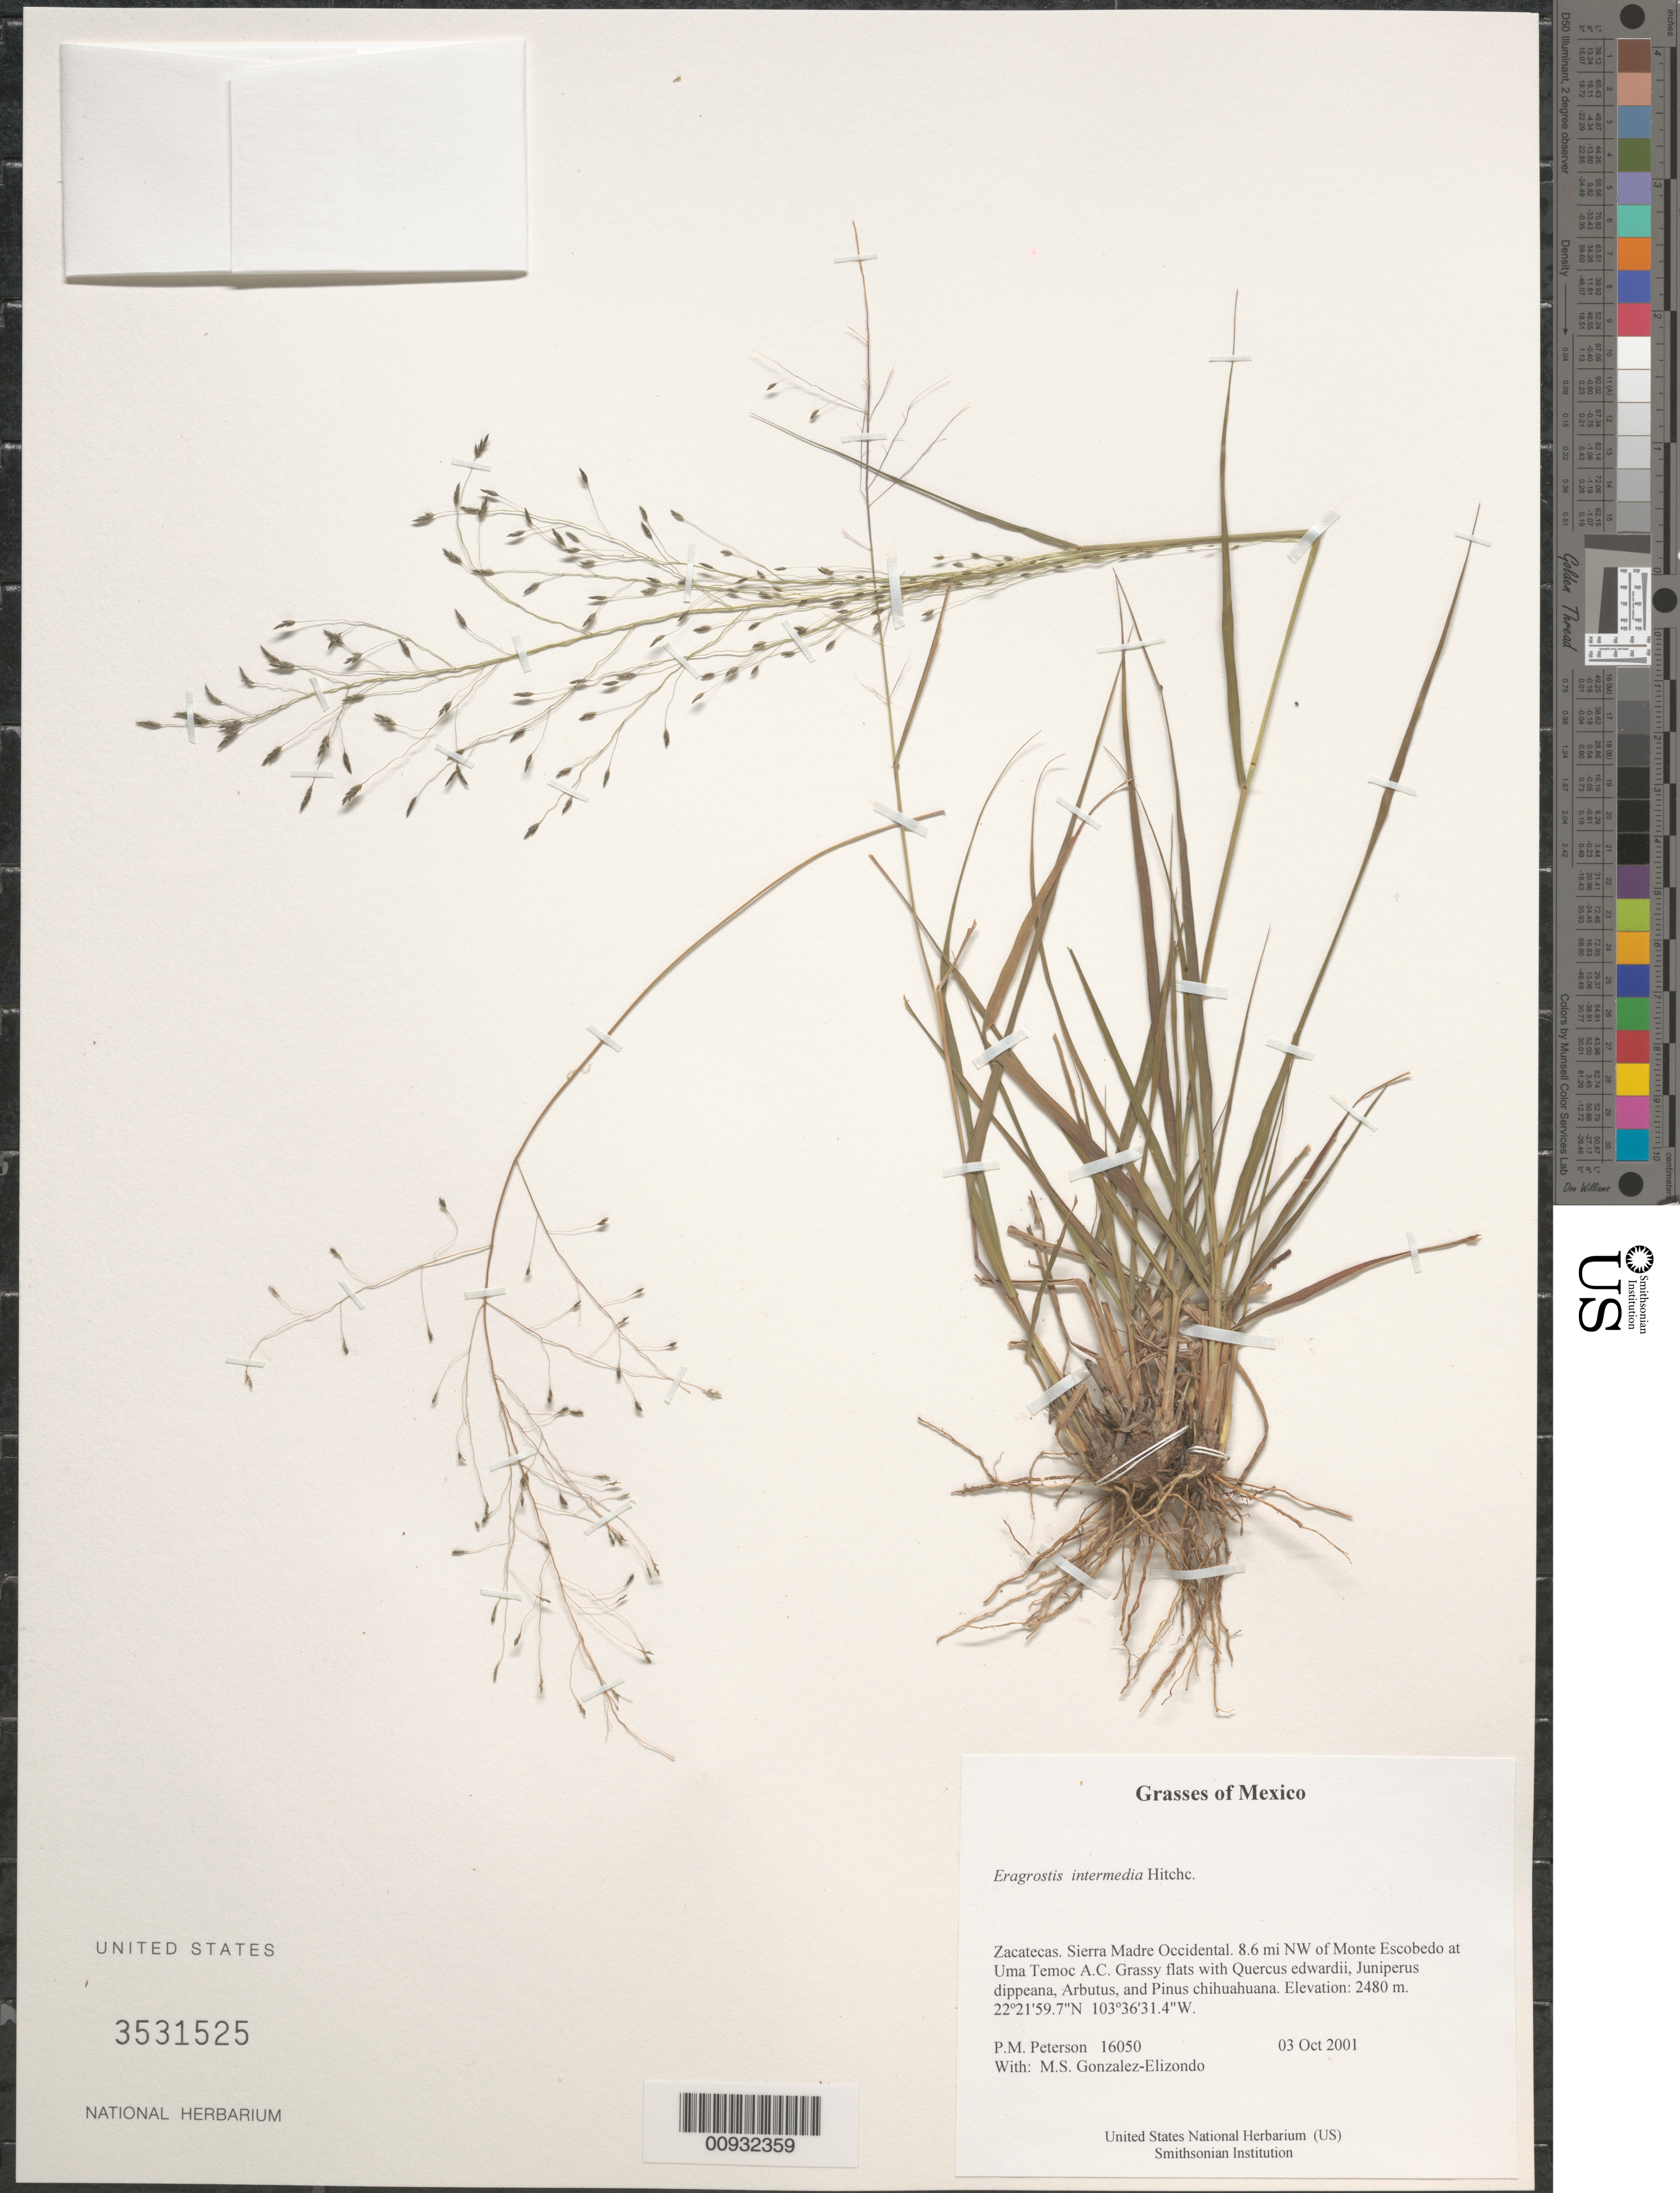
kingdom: Plantae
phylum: Tracheophyta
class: Liliopsida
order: Poales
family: Poaceae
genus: Eragrostis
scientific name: Eragrostis intermedia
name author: Hitchc.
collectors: P. M. Peterson & M. S. González-Elizondo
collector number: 16050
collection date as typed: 03 Oct 2001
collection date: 2001-10-03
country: Mexico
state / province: Zacatecas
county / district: Sierra Madre Occidental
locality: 8.6 mi NW of Monte Escobedo at Uma Temoc A.C. Grassy flats with Quercus edwardii, Juniperus dippeana, Arbutus, and Pinus chihuahuana.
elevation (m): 2480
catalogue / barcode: US 3531525